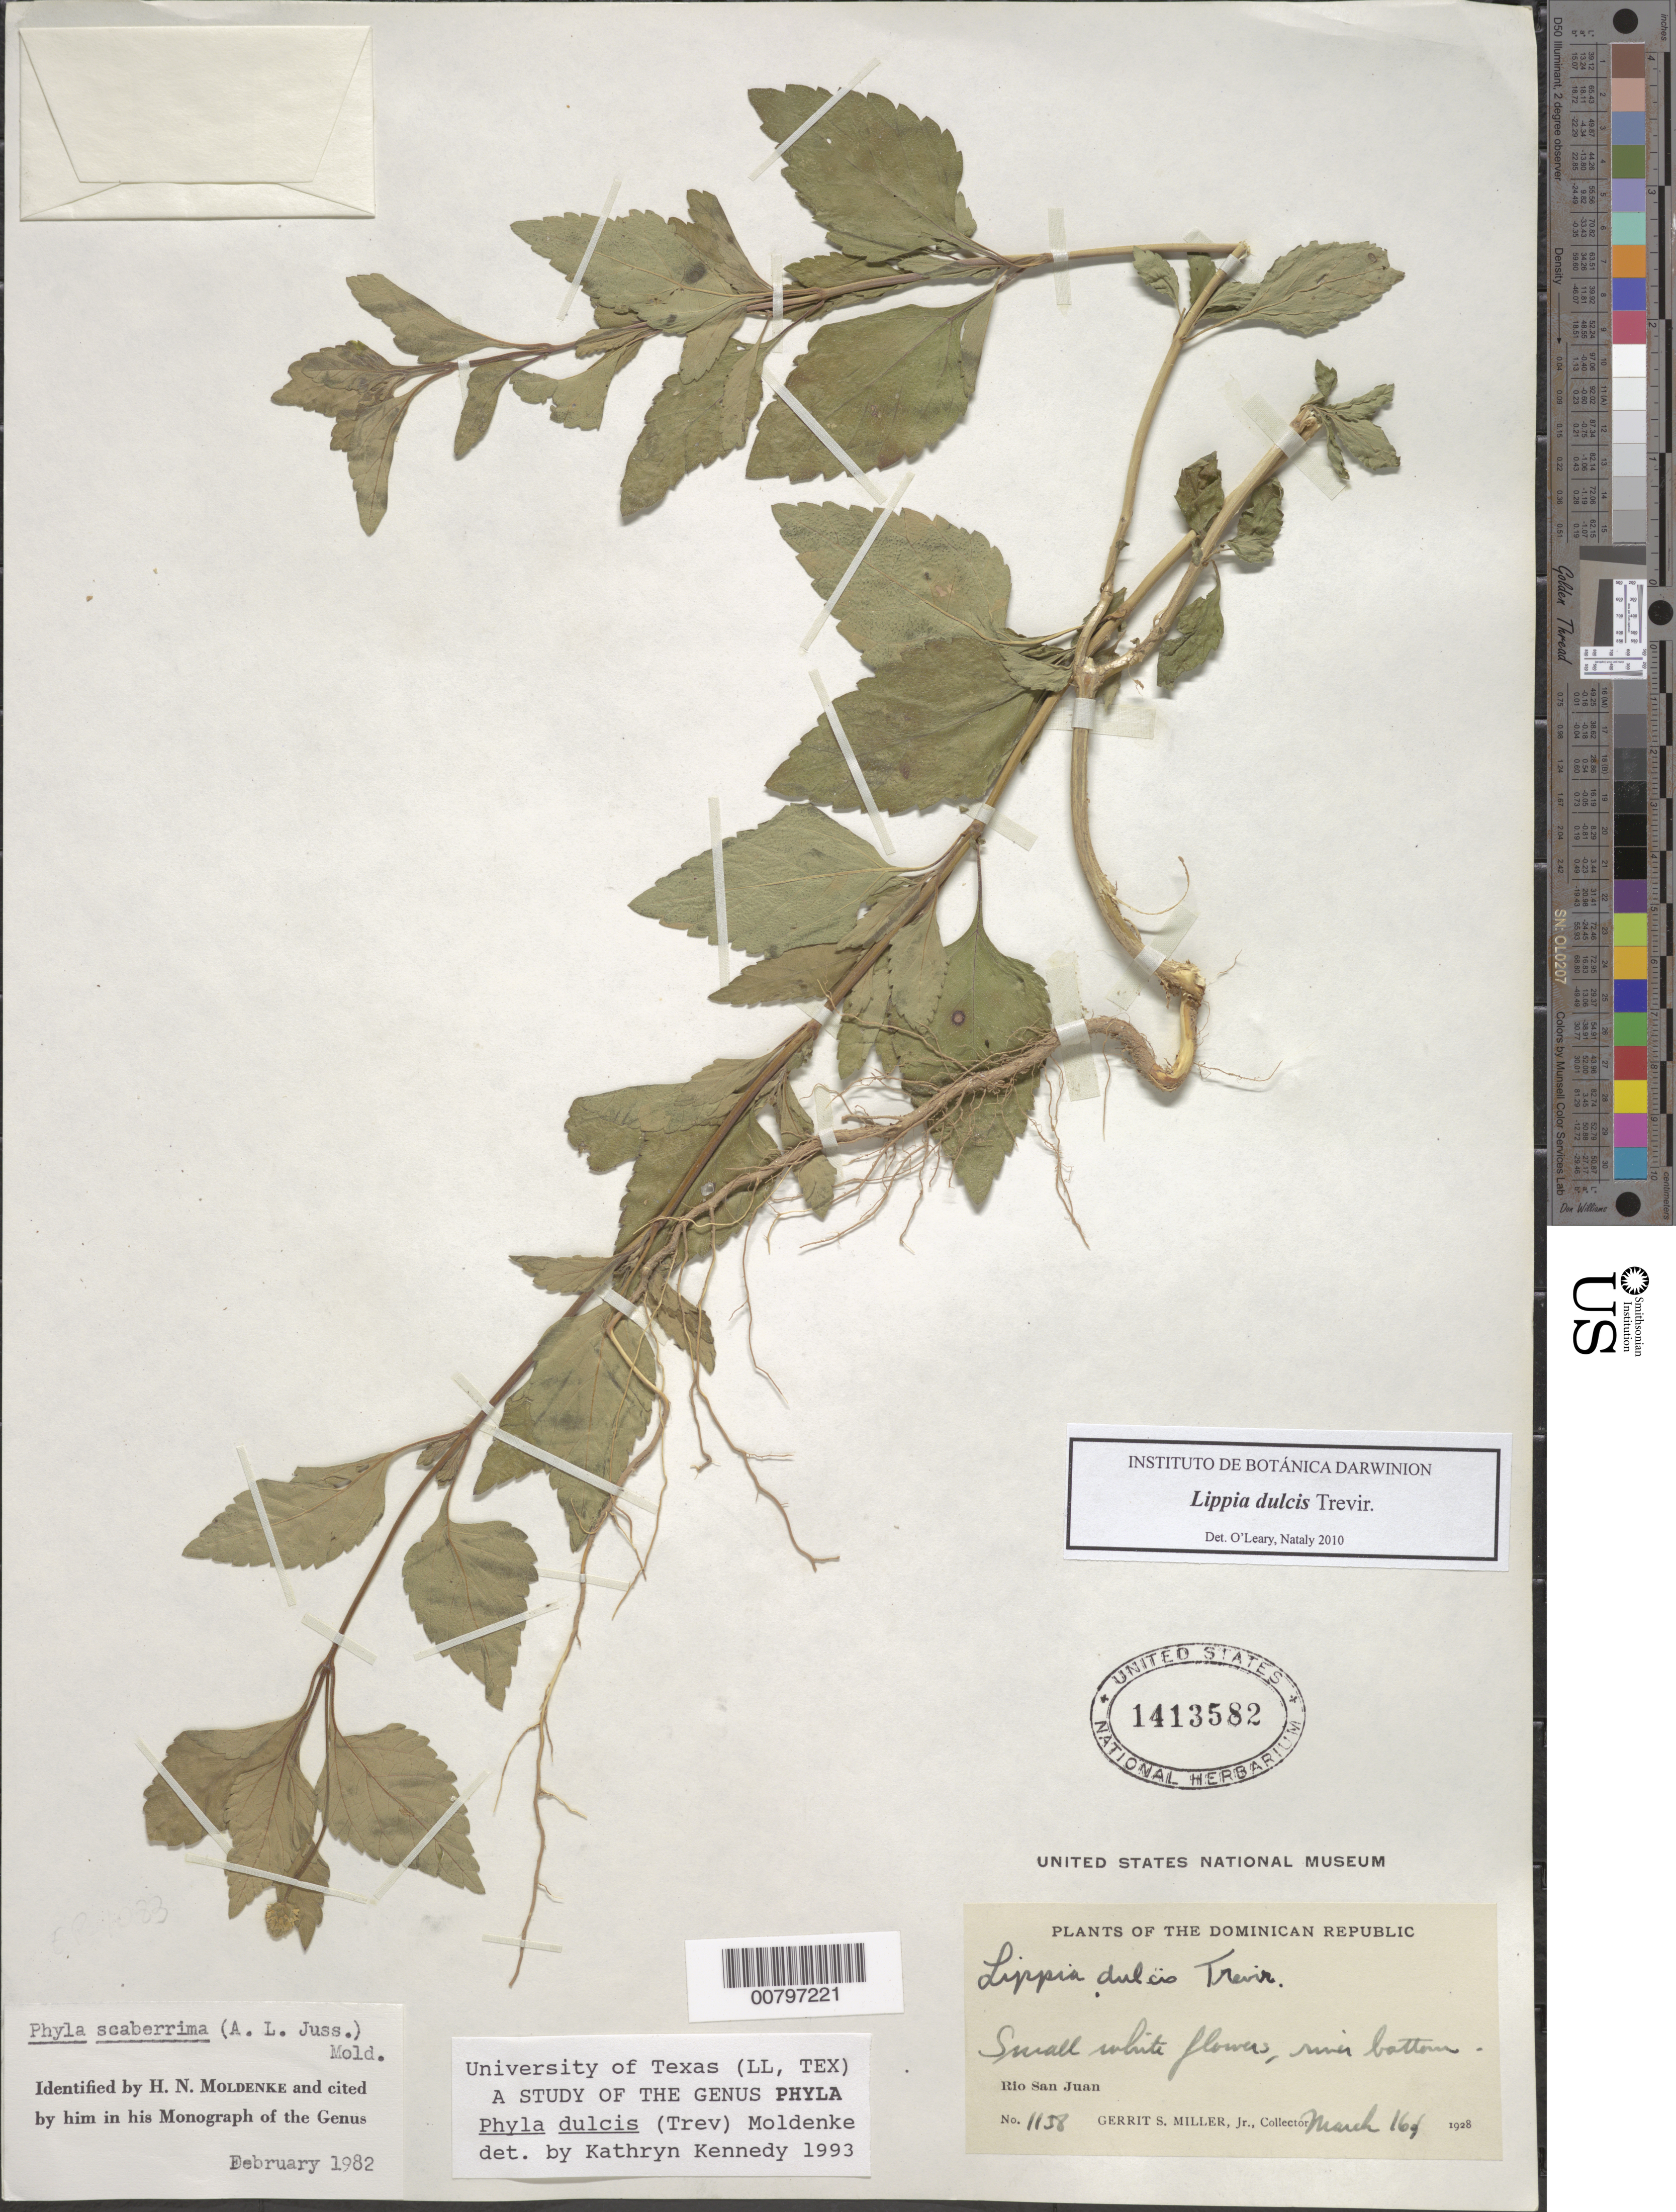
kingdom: Plantae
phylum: Tracheophyta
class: Magnoliopsida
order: Lamiales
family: Verbenaceae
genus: Phyla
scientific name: Phyla scaberrima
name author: (Juss. ex Pers.) Moldenke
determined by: Kennedy, K.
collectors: G. S. Miller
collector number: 1158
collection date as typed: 16 Mar 1928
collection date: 1928-03-16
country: Dominican Republic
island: Hispaniola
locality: Rio San Juan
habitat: River bottom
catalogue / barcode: US 1413582